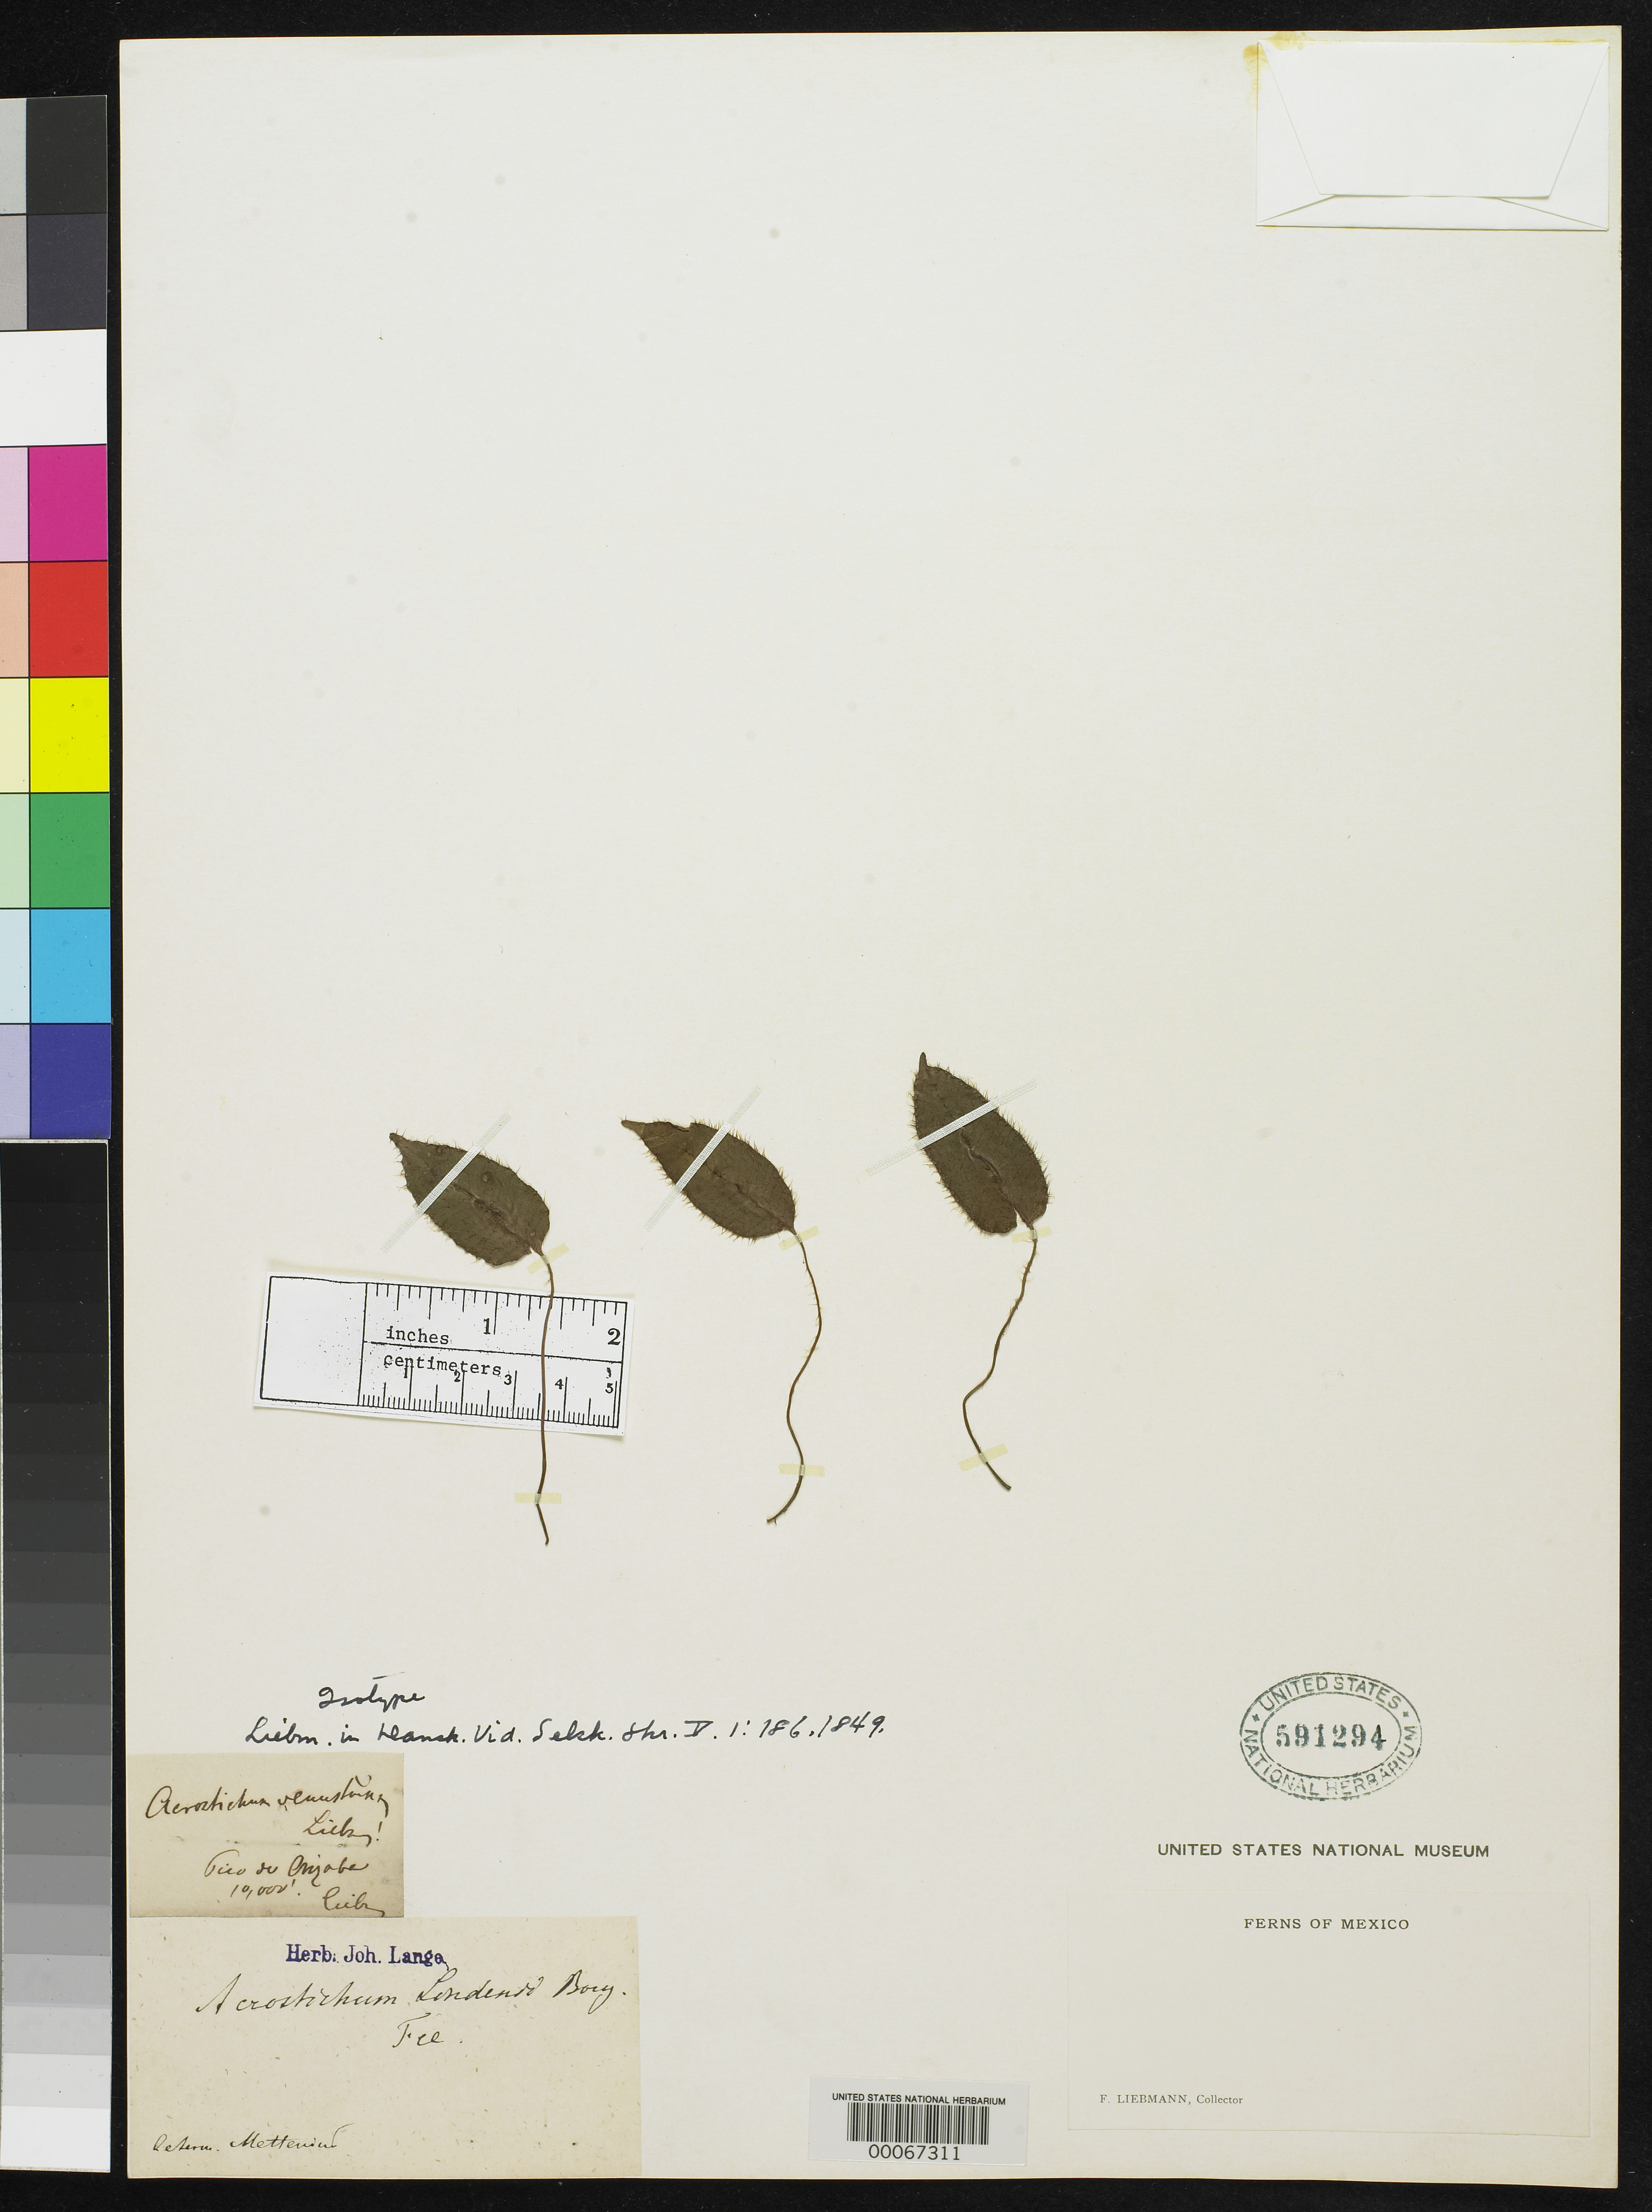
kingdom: Plantae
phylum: Tracheophyta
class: Polypodiopsida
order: Polypodiales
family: Pteridaceae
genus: Acrostichum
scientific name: Acrostichum venustum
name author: Liebm.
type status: Type Fragment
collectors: F. M. Liebmann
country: Mexico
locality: Pico du Orizaba.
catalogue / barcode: US 591294